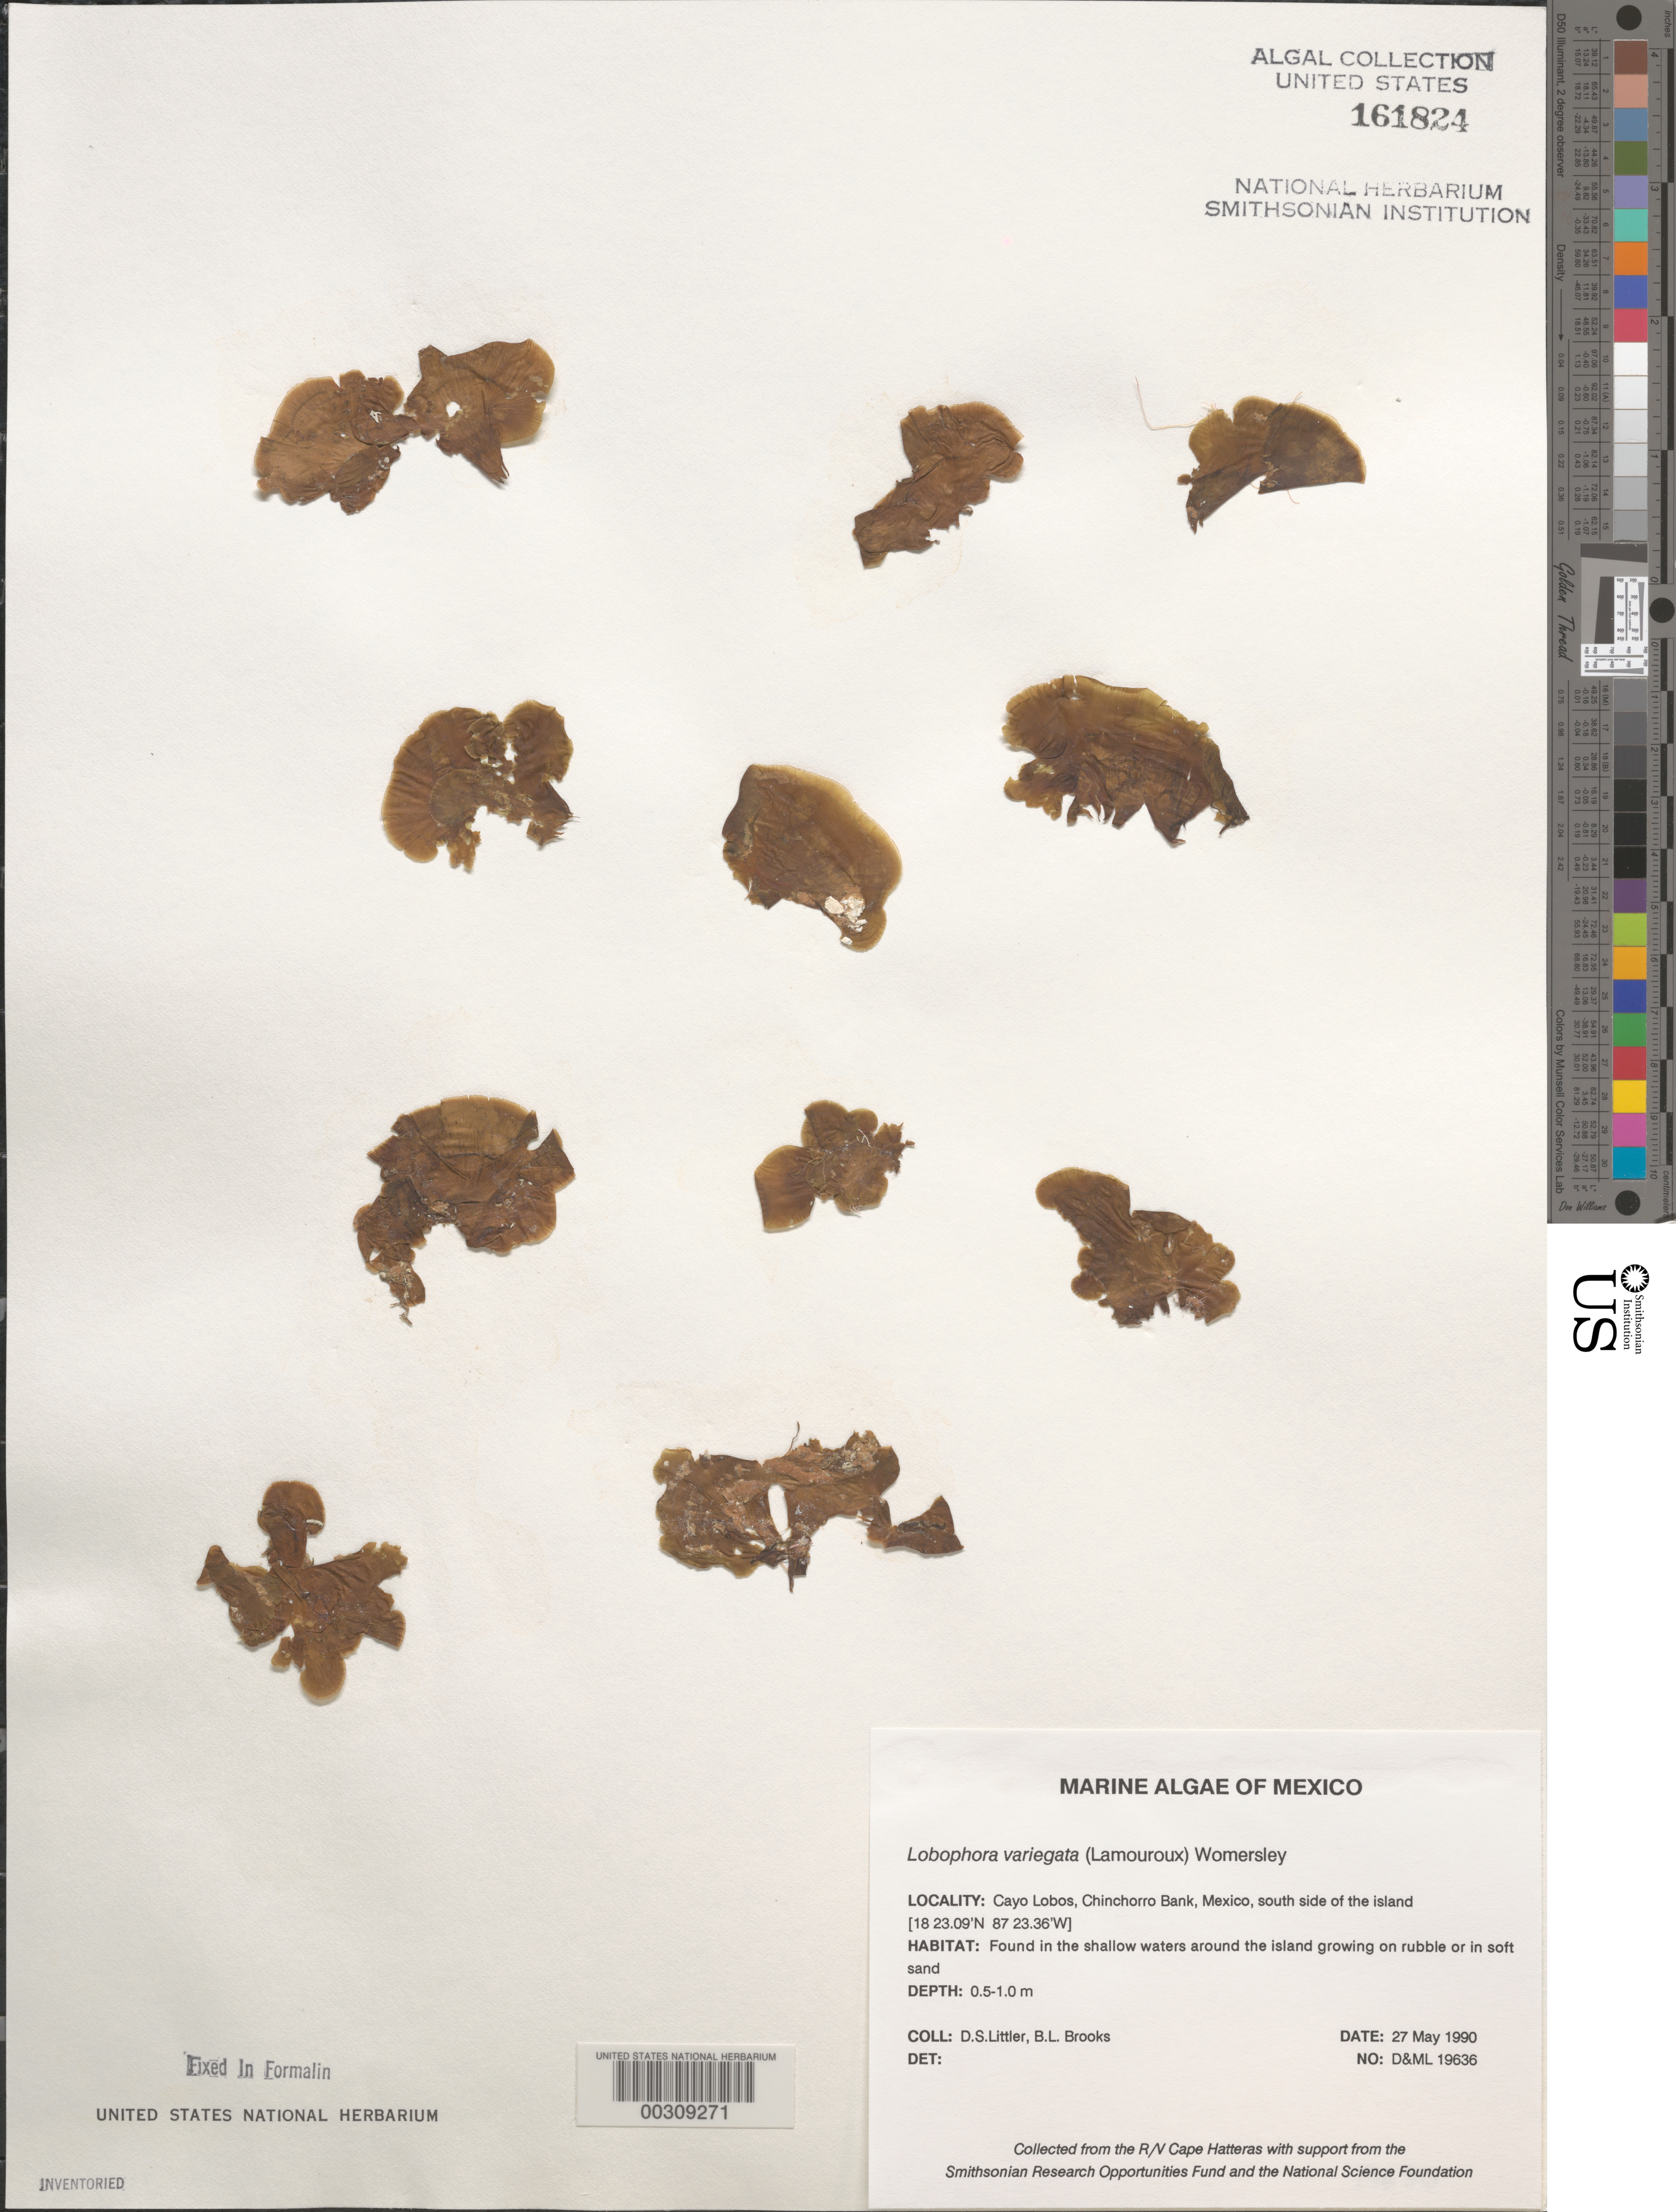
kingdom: Chromista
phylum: Ochrophyta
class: Phaeophyceae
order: Dictyotales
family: Dictyotaceae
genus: Lobophora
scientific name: Lobophora variegata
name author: (J.V.Lamouroux) Womersley & E.C. Oliveira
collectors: D. S. Littler & B. Brooks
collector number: D&ML 19636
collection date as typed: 27 May 1990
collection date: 1990-05-27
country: Mexico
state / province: Quintana Roo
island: Cayo Lobos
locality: Chinchorro Bank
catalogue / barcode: US 161824